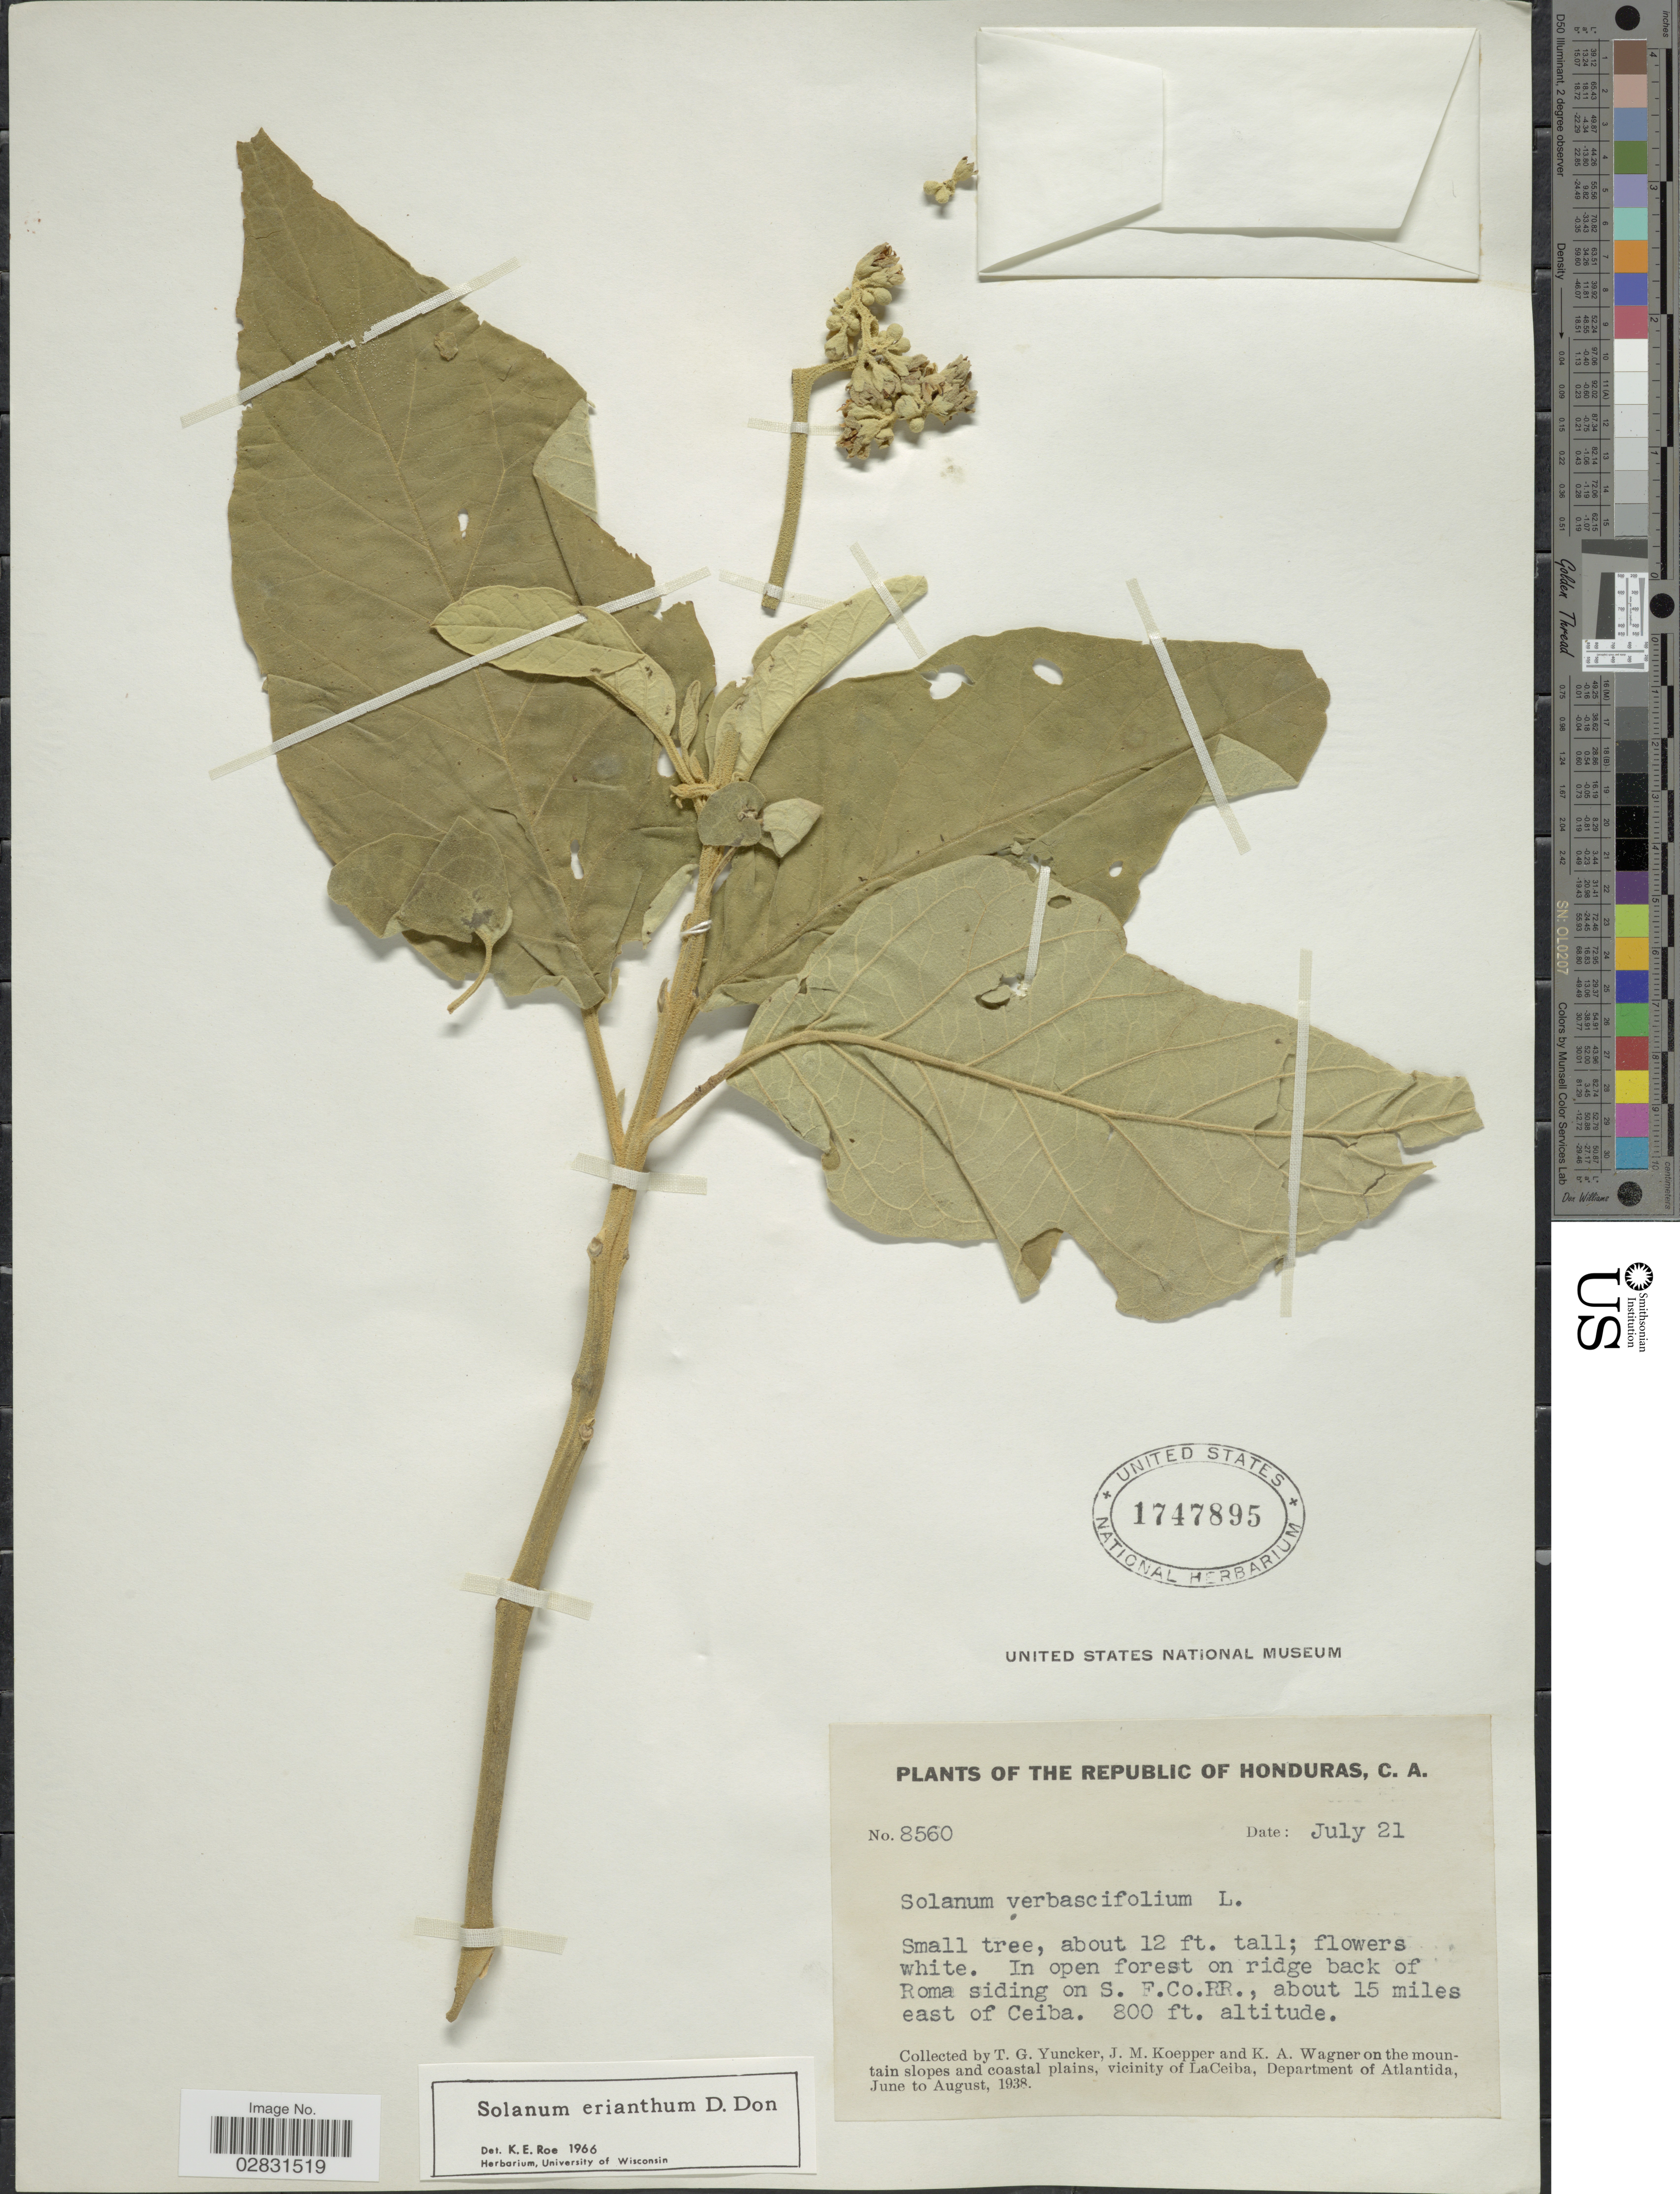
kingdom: Plantae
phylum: Tracheophyta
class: Magnoliopsida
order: Solanales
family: Solanaceae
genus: Solanum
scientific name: Solanum erianthum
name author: D. Don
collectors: T. G. Yuncker, J. M. Koepper & K. A. Wagner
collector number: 8560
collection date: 1938-07-21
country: Honduras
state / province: Atlántida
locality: On the mountain slopes and coastal plains, vicinity of LaCeiba, Department of Atlantida. In open forest on ridge back of Roma siding on S. F.Co.RR., about 15 miles east of Ceiba.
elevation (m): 244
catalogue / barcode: US 1747895